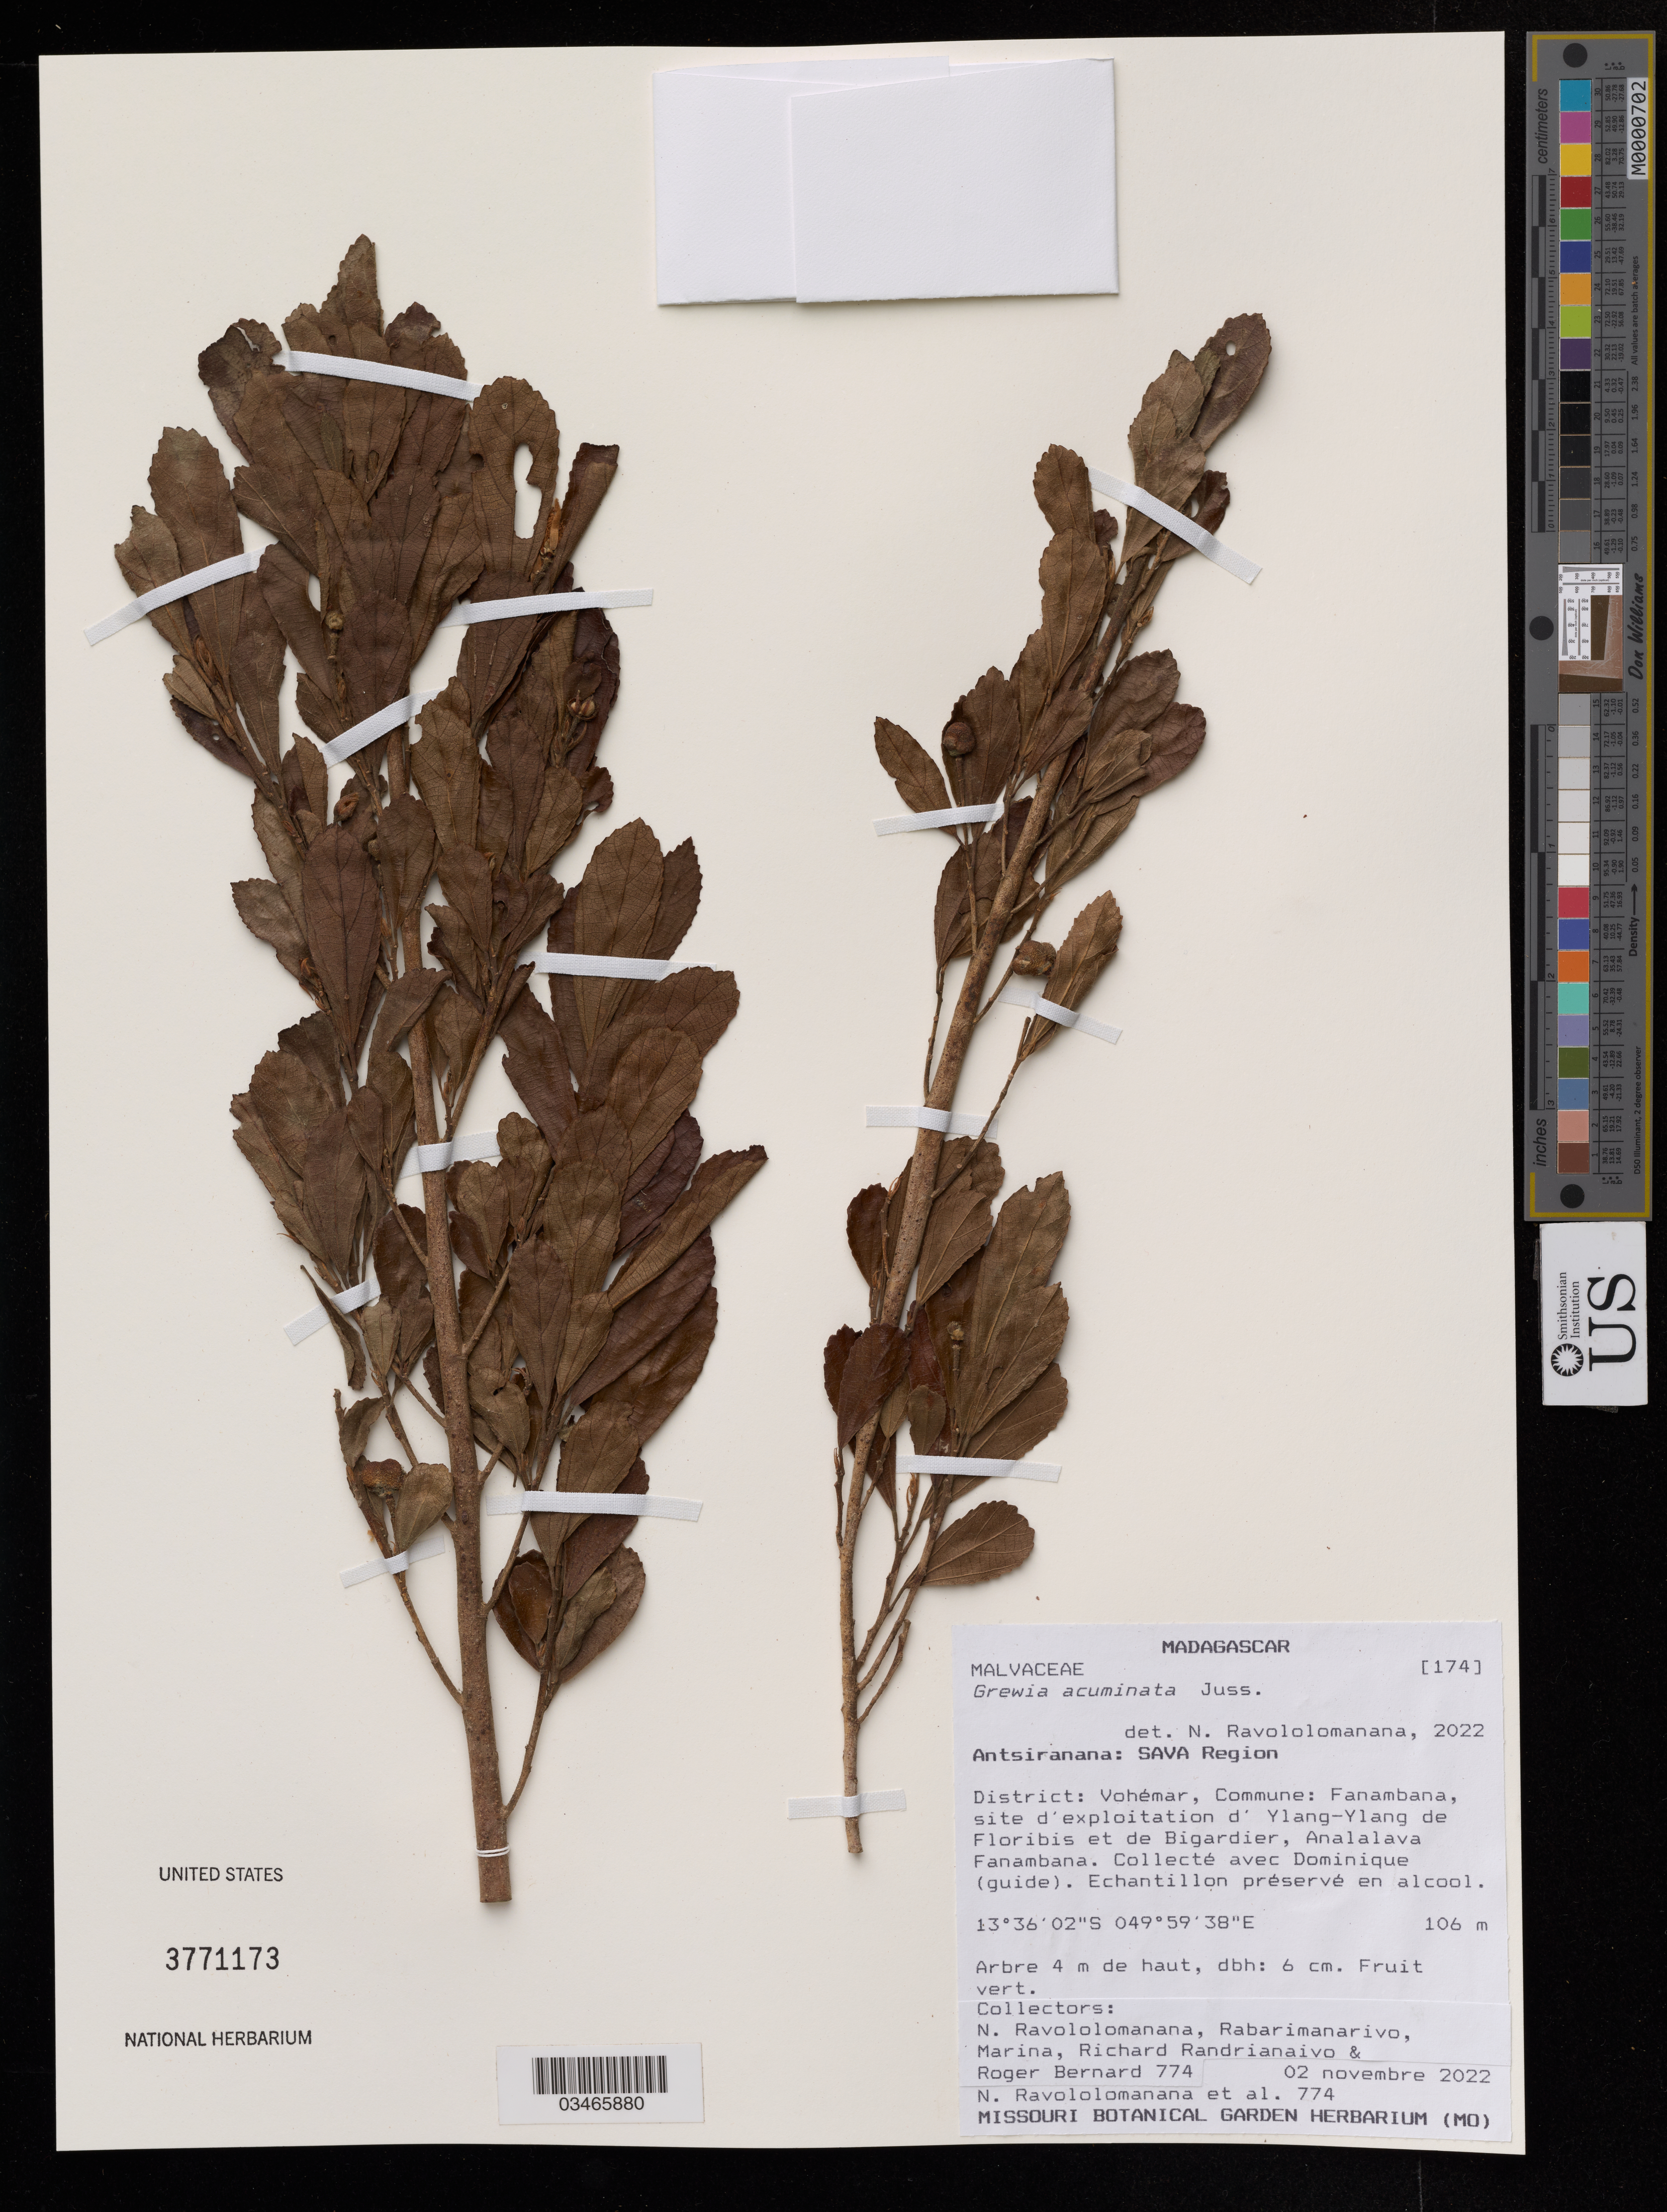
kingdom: Plantae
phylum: Tracheophyta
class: Magnoliopsida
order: Malvales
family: Malvaceae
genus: Grewia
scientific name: Grewia acuminata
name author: Juss.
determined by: Ravololomanana, N.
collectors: N. Ravololomanana, M. Rabarimanarivo, R. Randrianaivo & R. Bernard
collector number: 774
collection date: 2022-11-02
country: Madagascar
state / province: Sava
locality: Vohemar, Fanambana, site d'exploitation d' Ylang-Ylang de Floribis et de Bigardier, Analalava Fanambana.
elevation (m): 106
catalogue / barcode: US 3771173